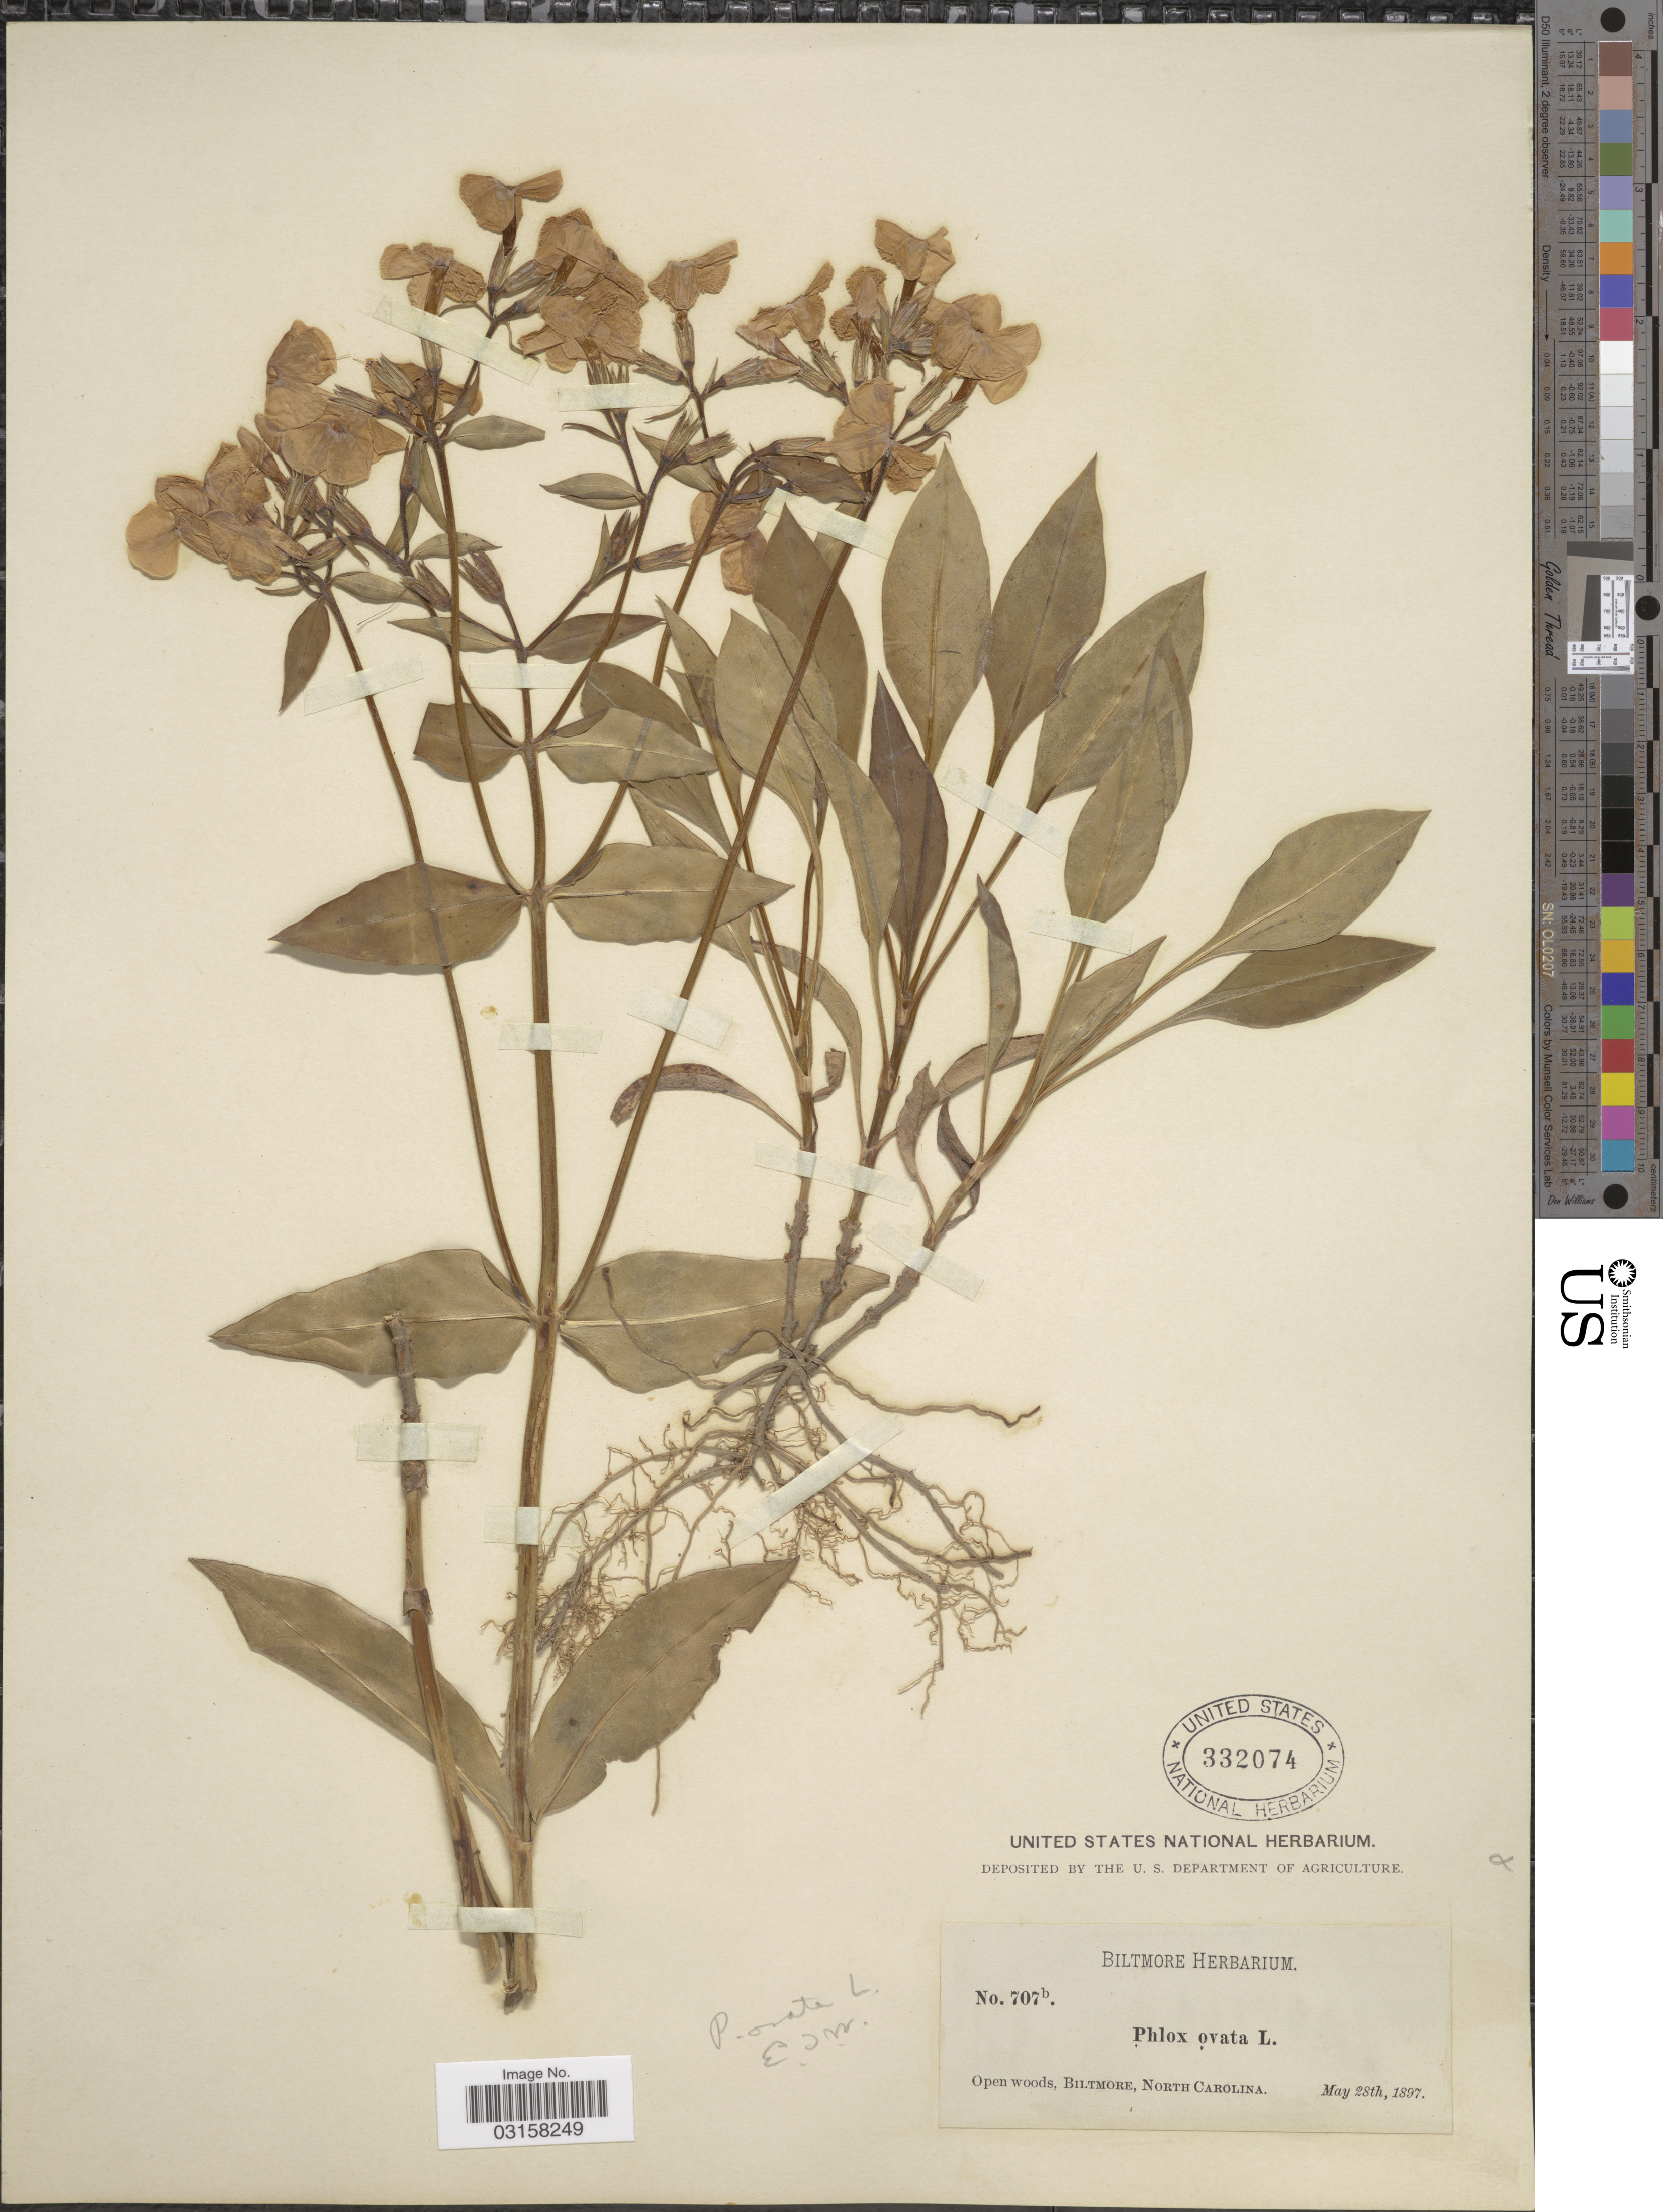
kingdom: Plantae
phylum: Tracheophyta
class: Magnoliopsida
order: Ericales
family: Polemoniaceae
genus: Phlox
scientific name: Phlox ovata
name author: L.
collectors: ex herb. Biltmore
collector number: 707b.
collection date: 1897-05-28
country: United States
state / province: North Carolina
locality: Open woods, Biltmore.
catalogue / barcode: US 332074